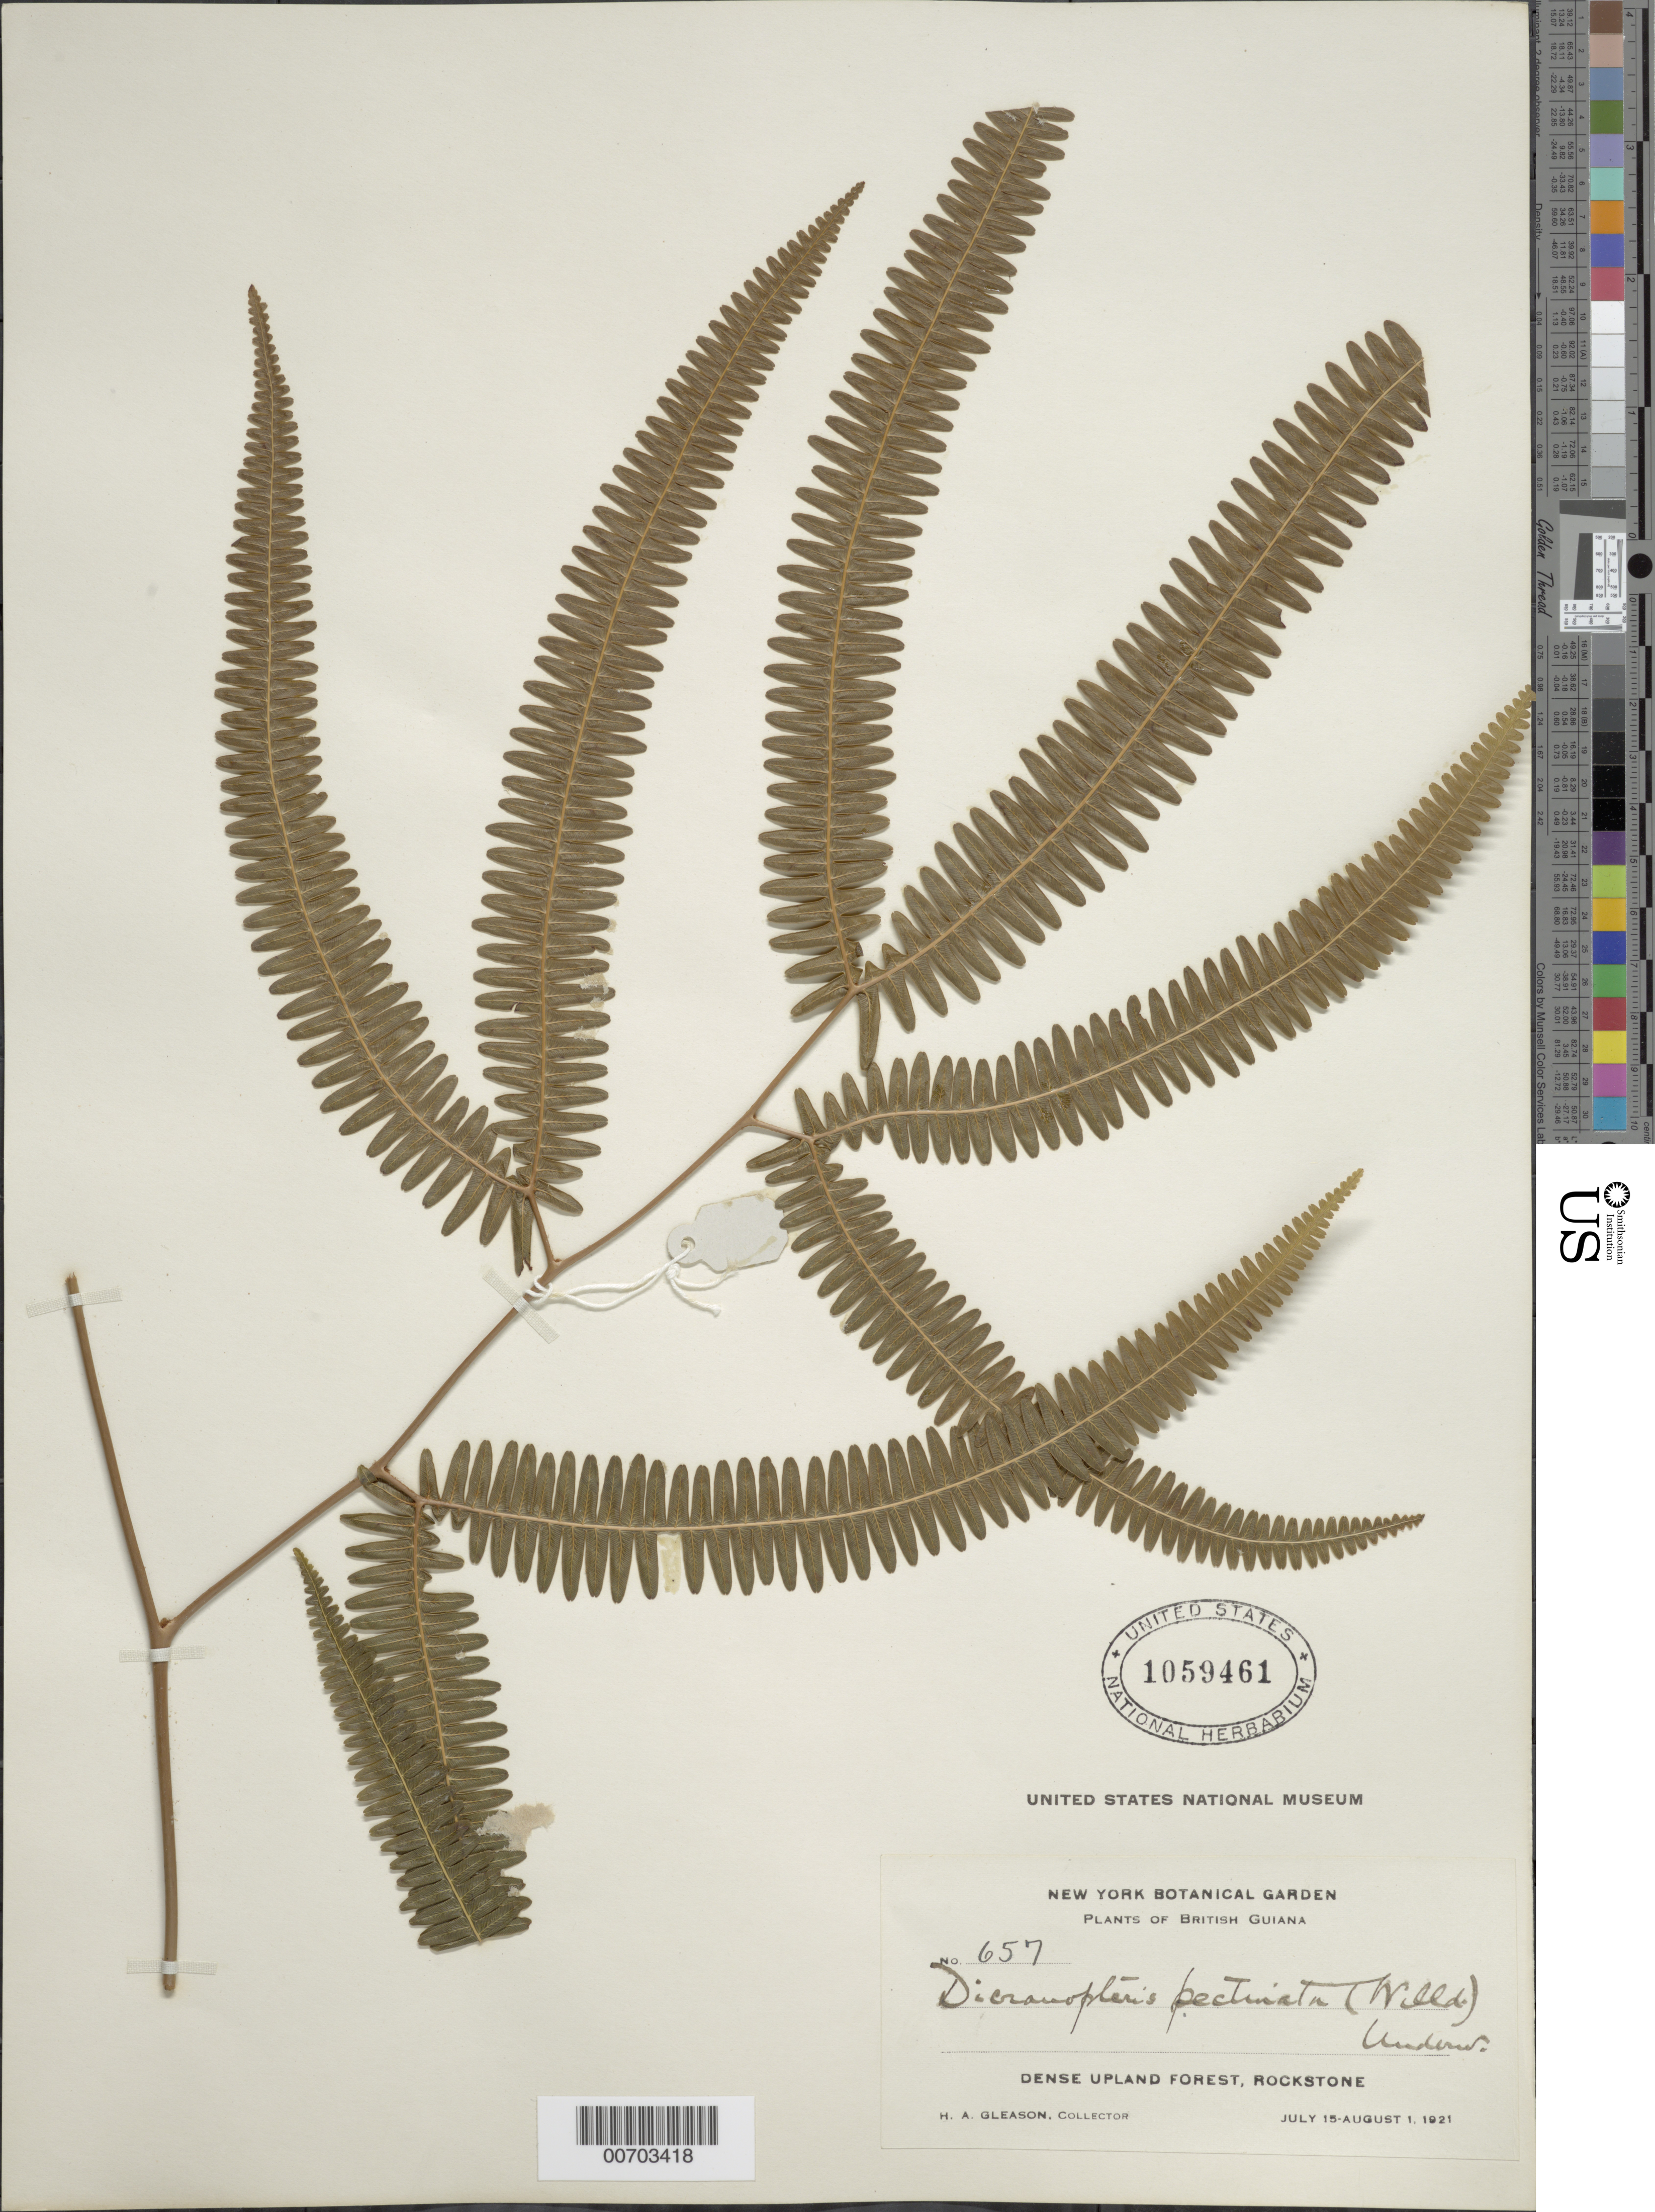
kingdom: Plantae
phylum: Tracheophyta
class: Polypodiopsida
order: Gleicheniales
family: Gleicheniaceae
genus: Gleichenella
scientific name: Gleichenella pectinata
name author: (Willd.) Ching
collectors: H. A. Gleason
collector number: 657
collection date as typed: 15-Jul-21 to 1-Aug-21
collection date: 1921-07-15/1921-08-01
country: Guyana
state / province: U. Demerara-Berbice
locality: Rockstone, in and about the village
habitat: Dense upland forest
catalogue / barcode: US 1059461